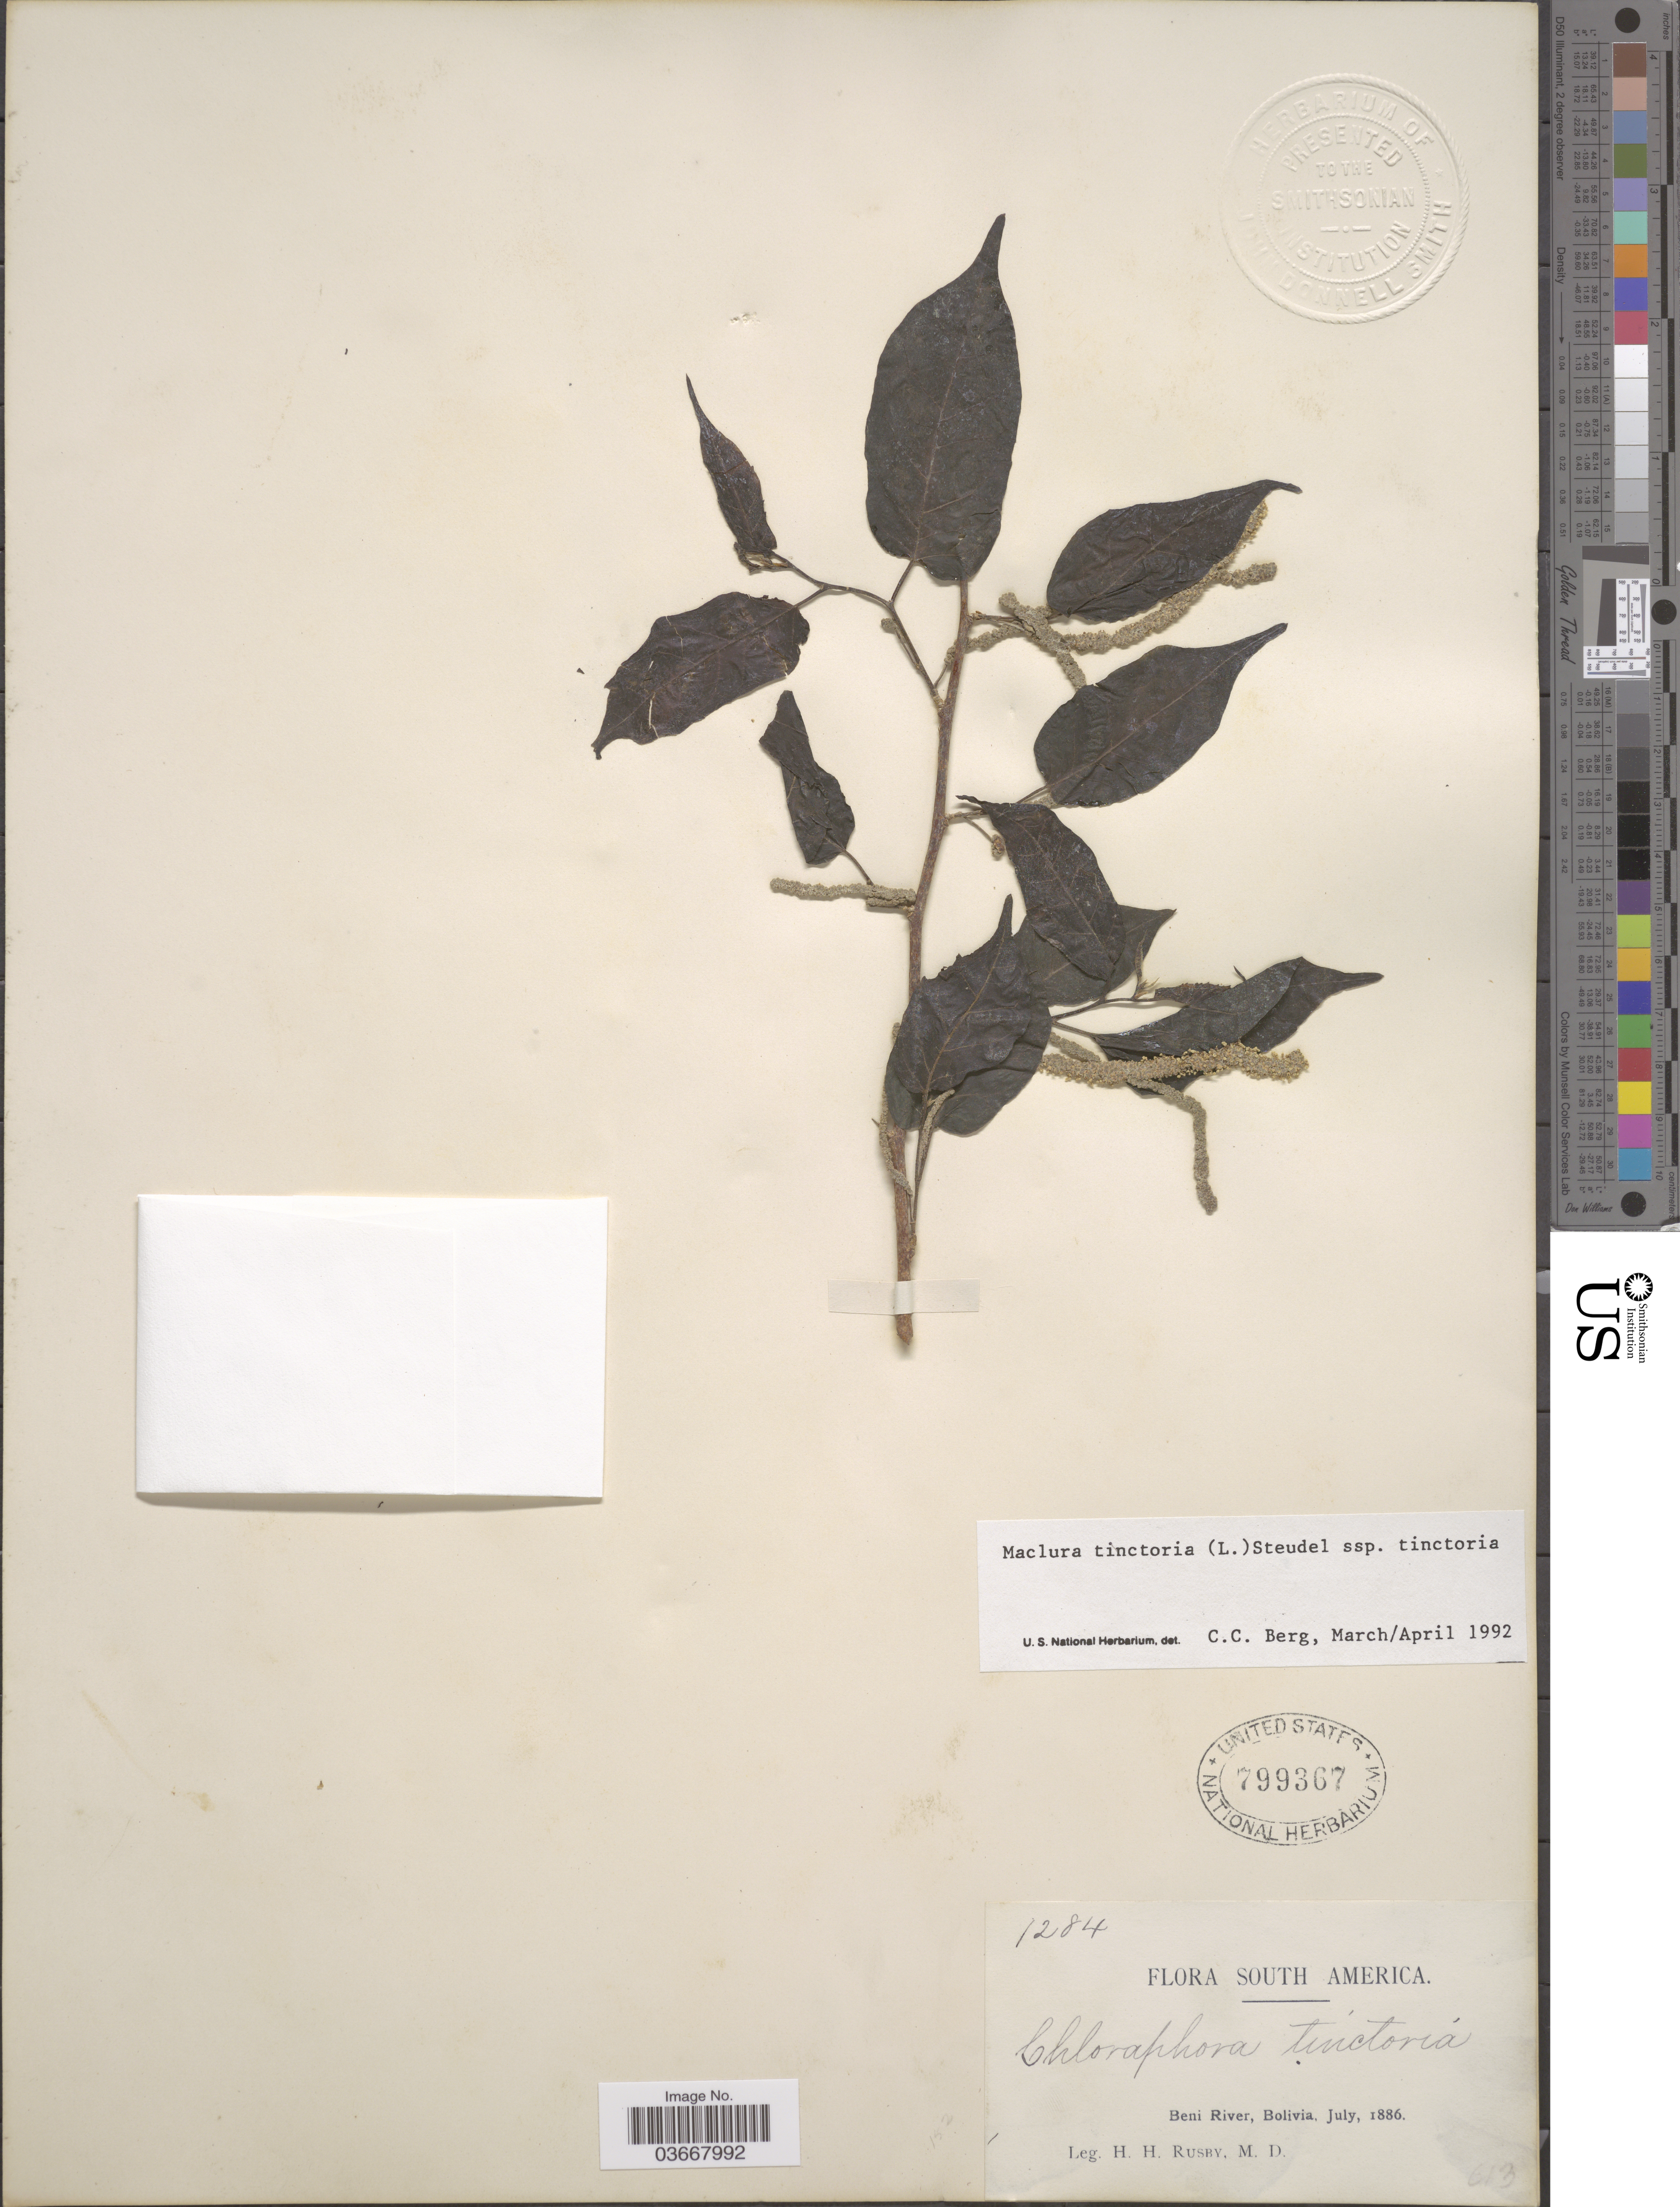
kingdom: Plantae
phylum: Tracheophyta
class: Magnoliopsida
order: Rosales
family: Moraceae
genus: Maclura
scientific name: Maclura tinctoria subsp. tinctoria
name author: (L.) D. Don ex Steud.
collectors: H. H. Rusby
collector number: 1284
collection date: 1886-07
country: Bolivia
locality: Beni River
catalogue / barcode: US 799367